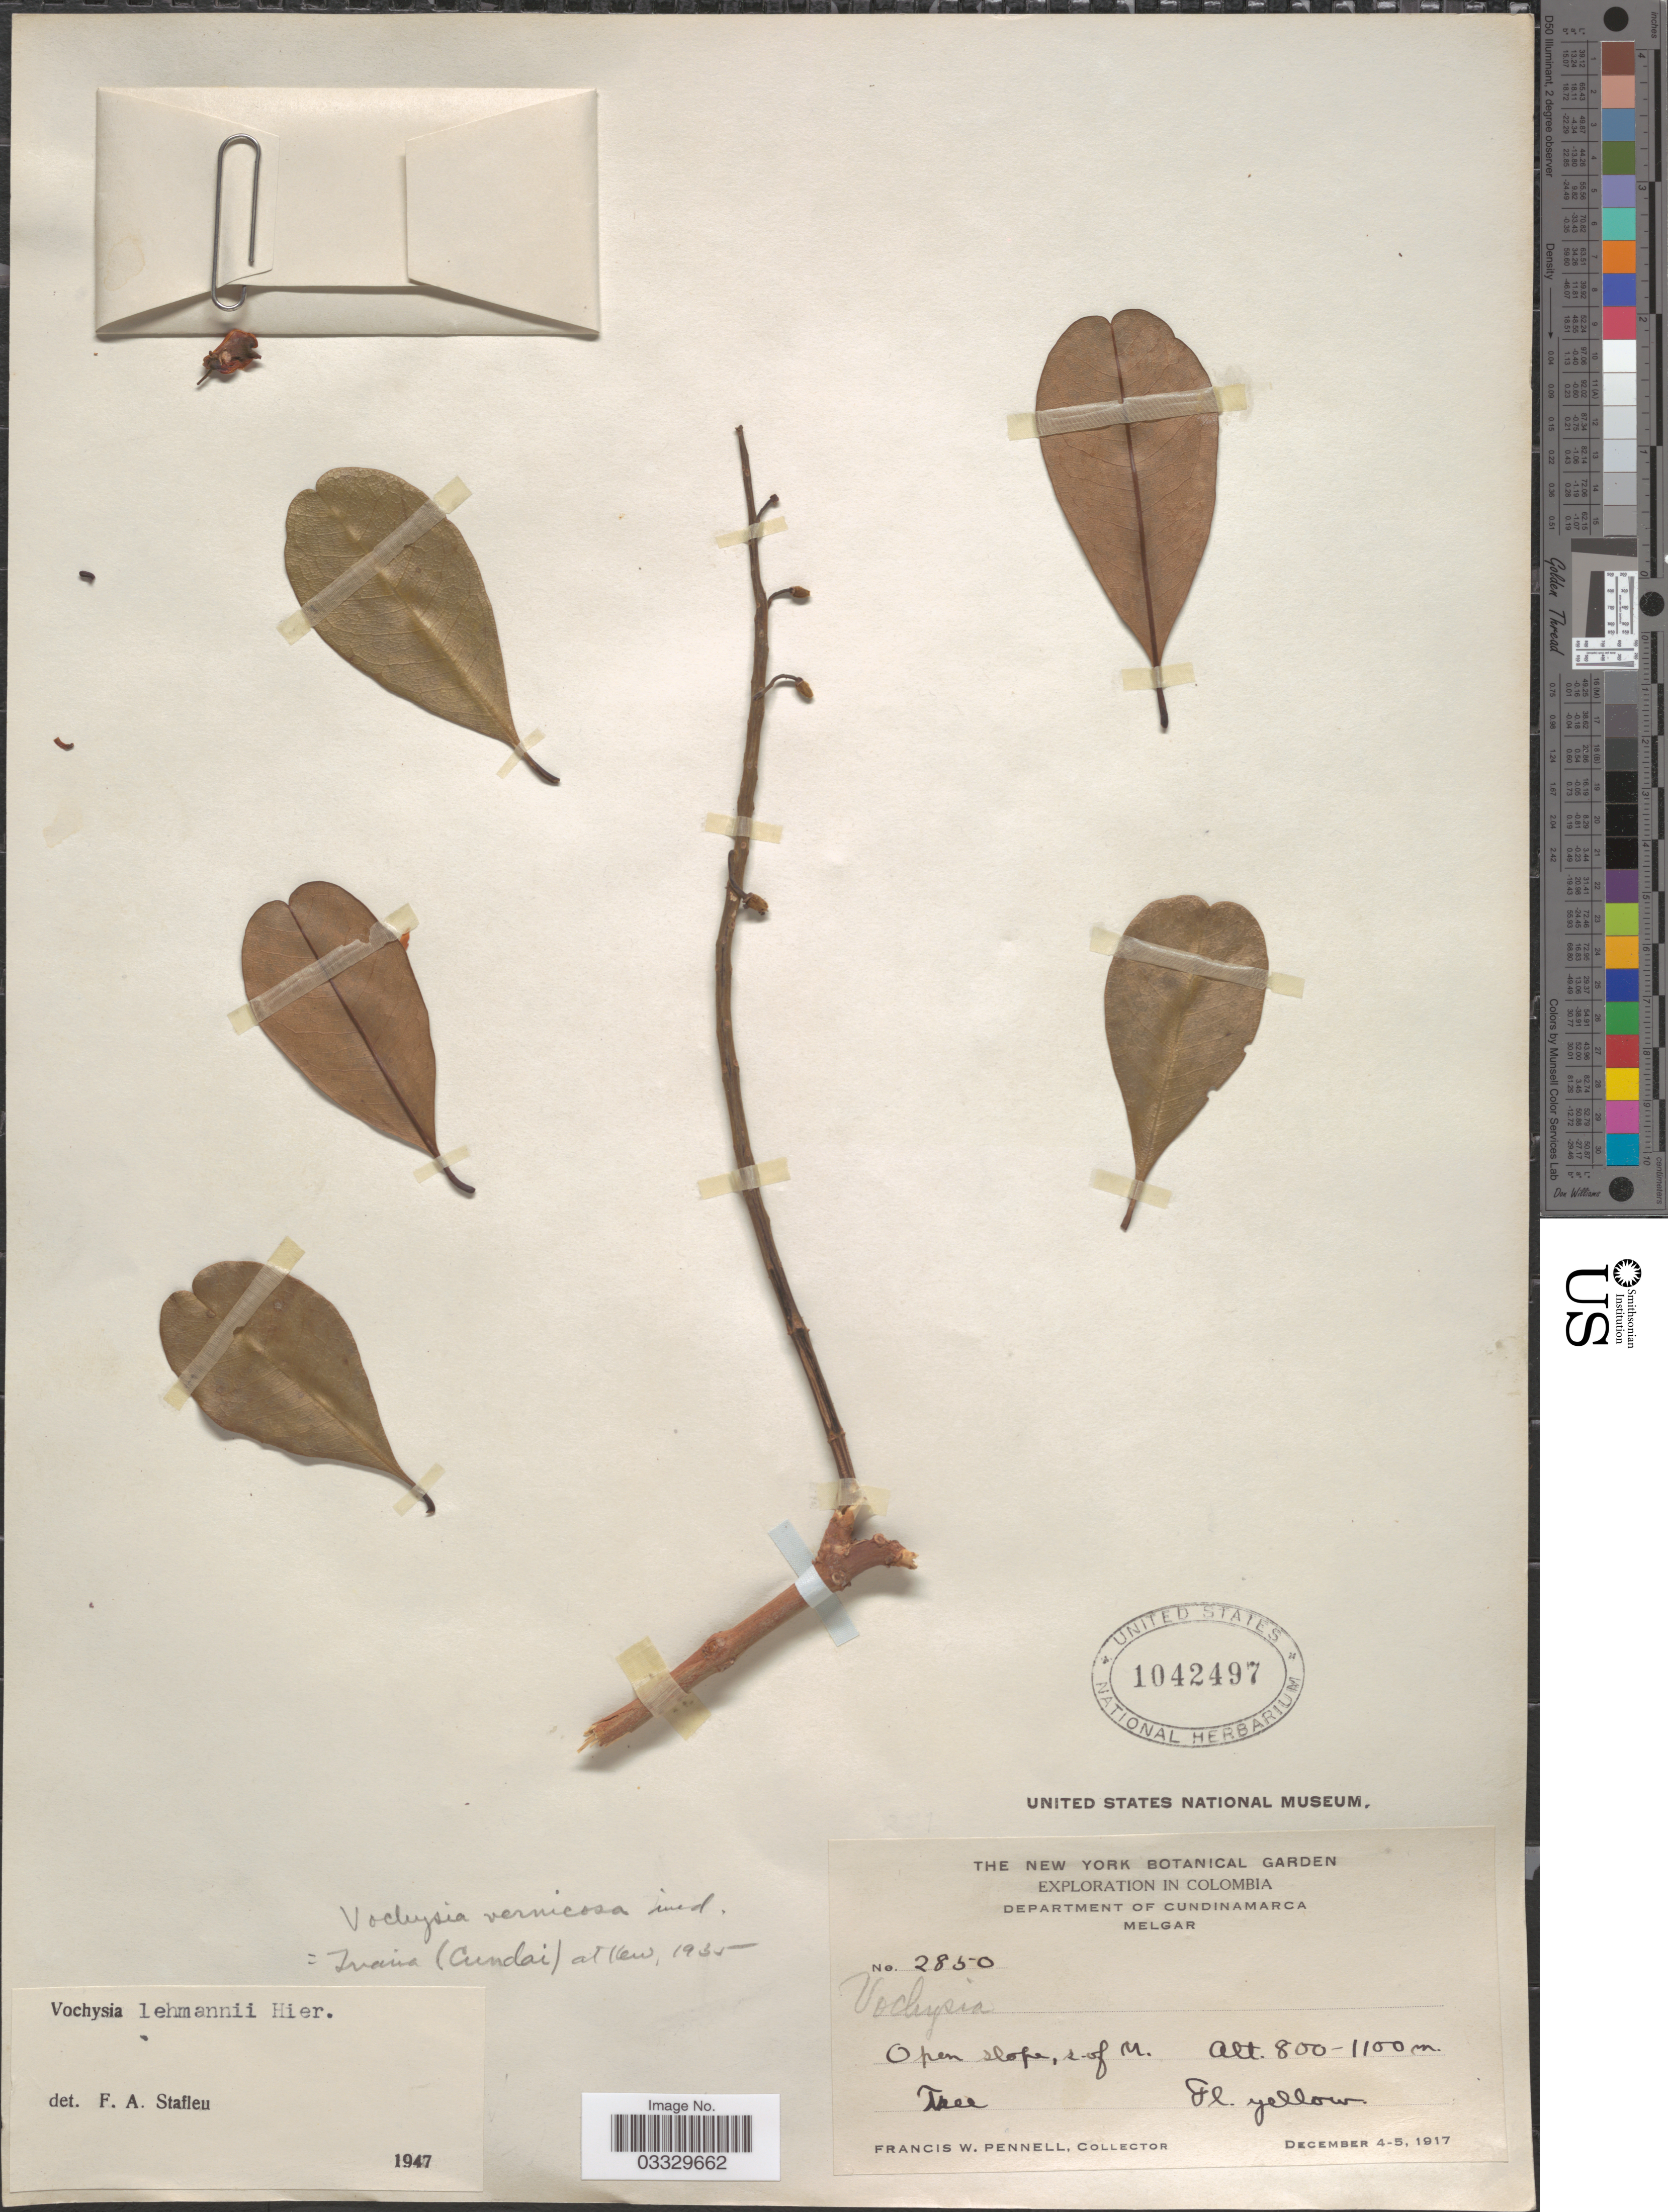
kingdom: Plantae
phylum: Tracheophyta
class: Magnoliopsida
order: Myrtales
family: Vochysiaceae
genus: Vochysia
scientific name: Vochysia lehmannii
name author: Hieron.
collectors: F. W. Pennell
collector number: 2850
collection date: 1917-12-04/1917-12-05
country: Colombia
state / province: Cundinamarca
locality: Department of Cundinamarca. Melgar. Open slope, s. of M.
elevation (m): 800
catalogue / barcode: US 1042497